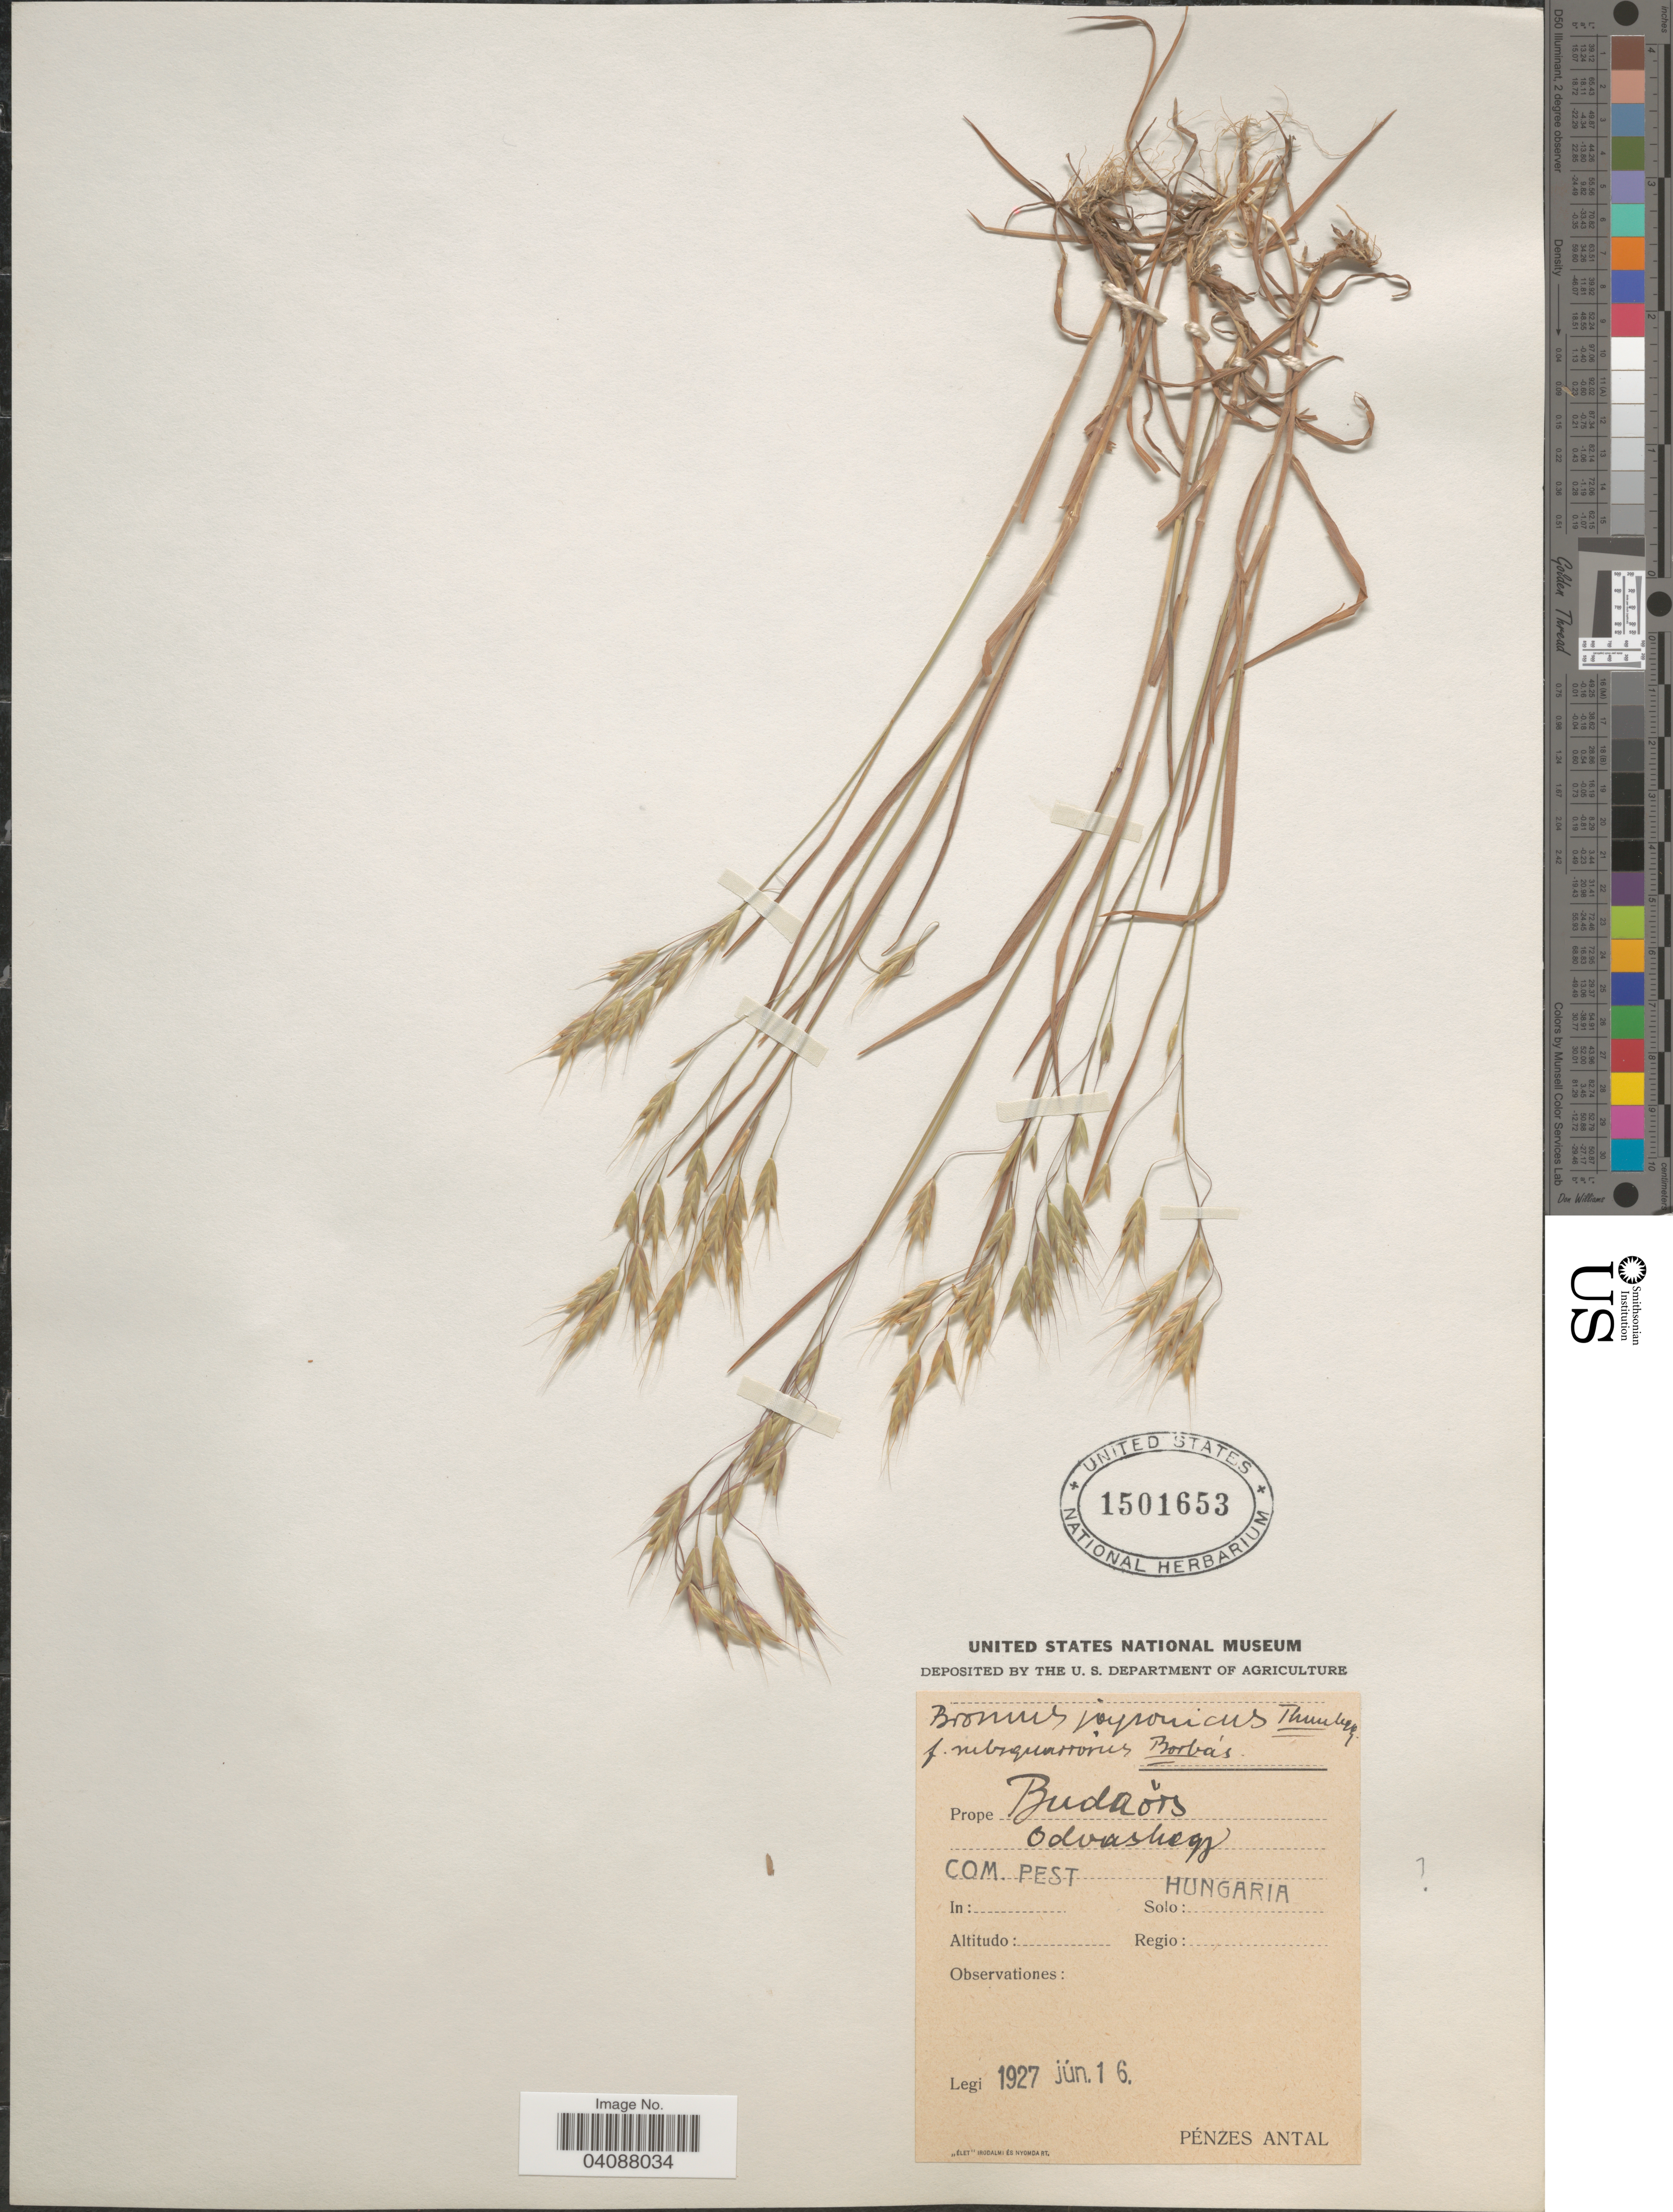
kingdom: Plantae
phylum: Tracheophyta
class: Liliopsida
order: Poales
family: Poaceae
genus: Bromus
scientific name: Bromus japonicus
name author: Houtt.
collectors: A. Pénzes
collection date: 1927-06-16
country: Hungary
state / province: Pest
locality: Prope Budaörs. Odvashegy. Com. Pest.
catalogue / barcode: US 1501653